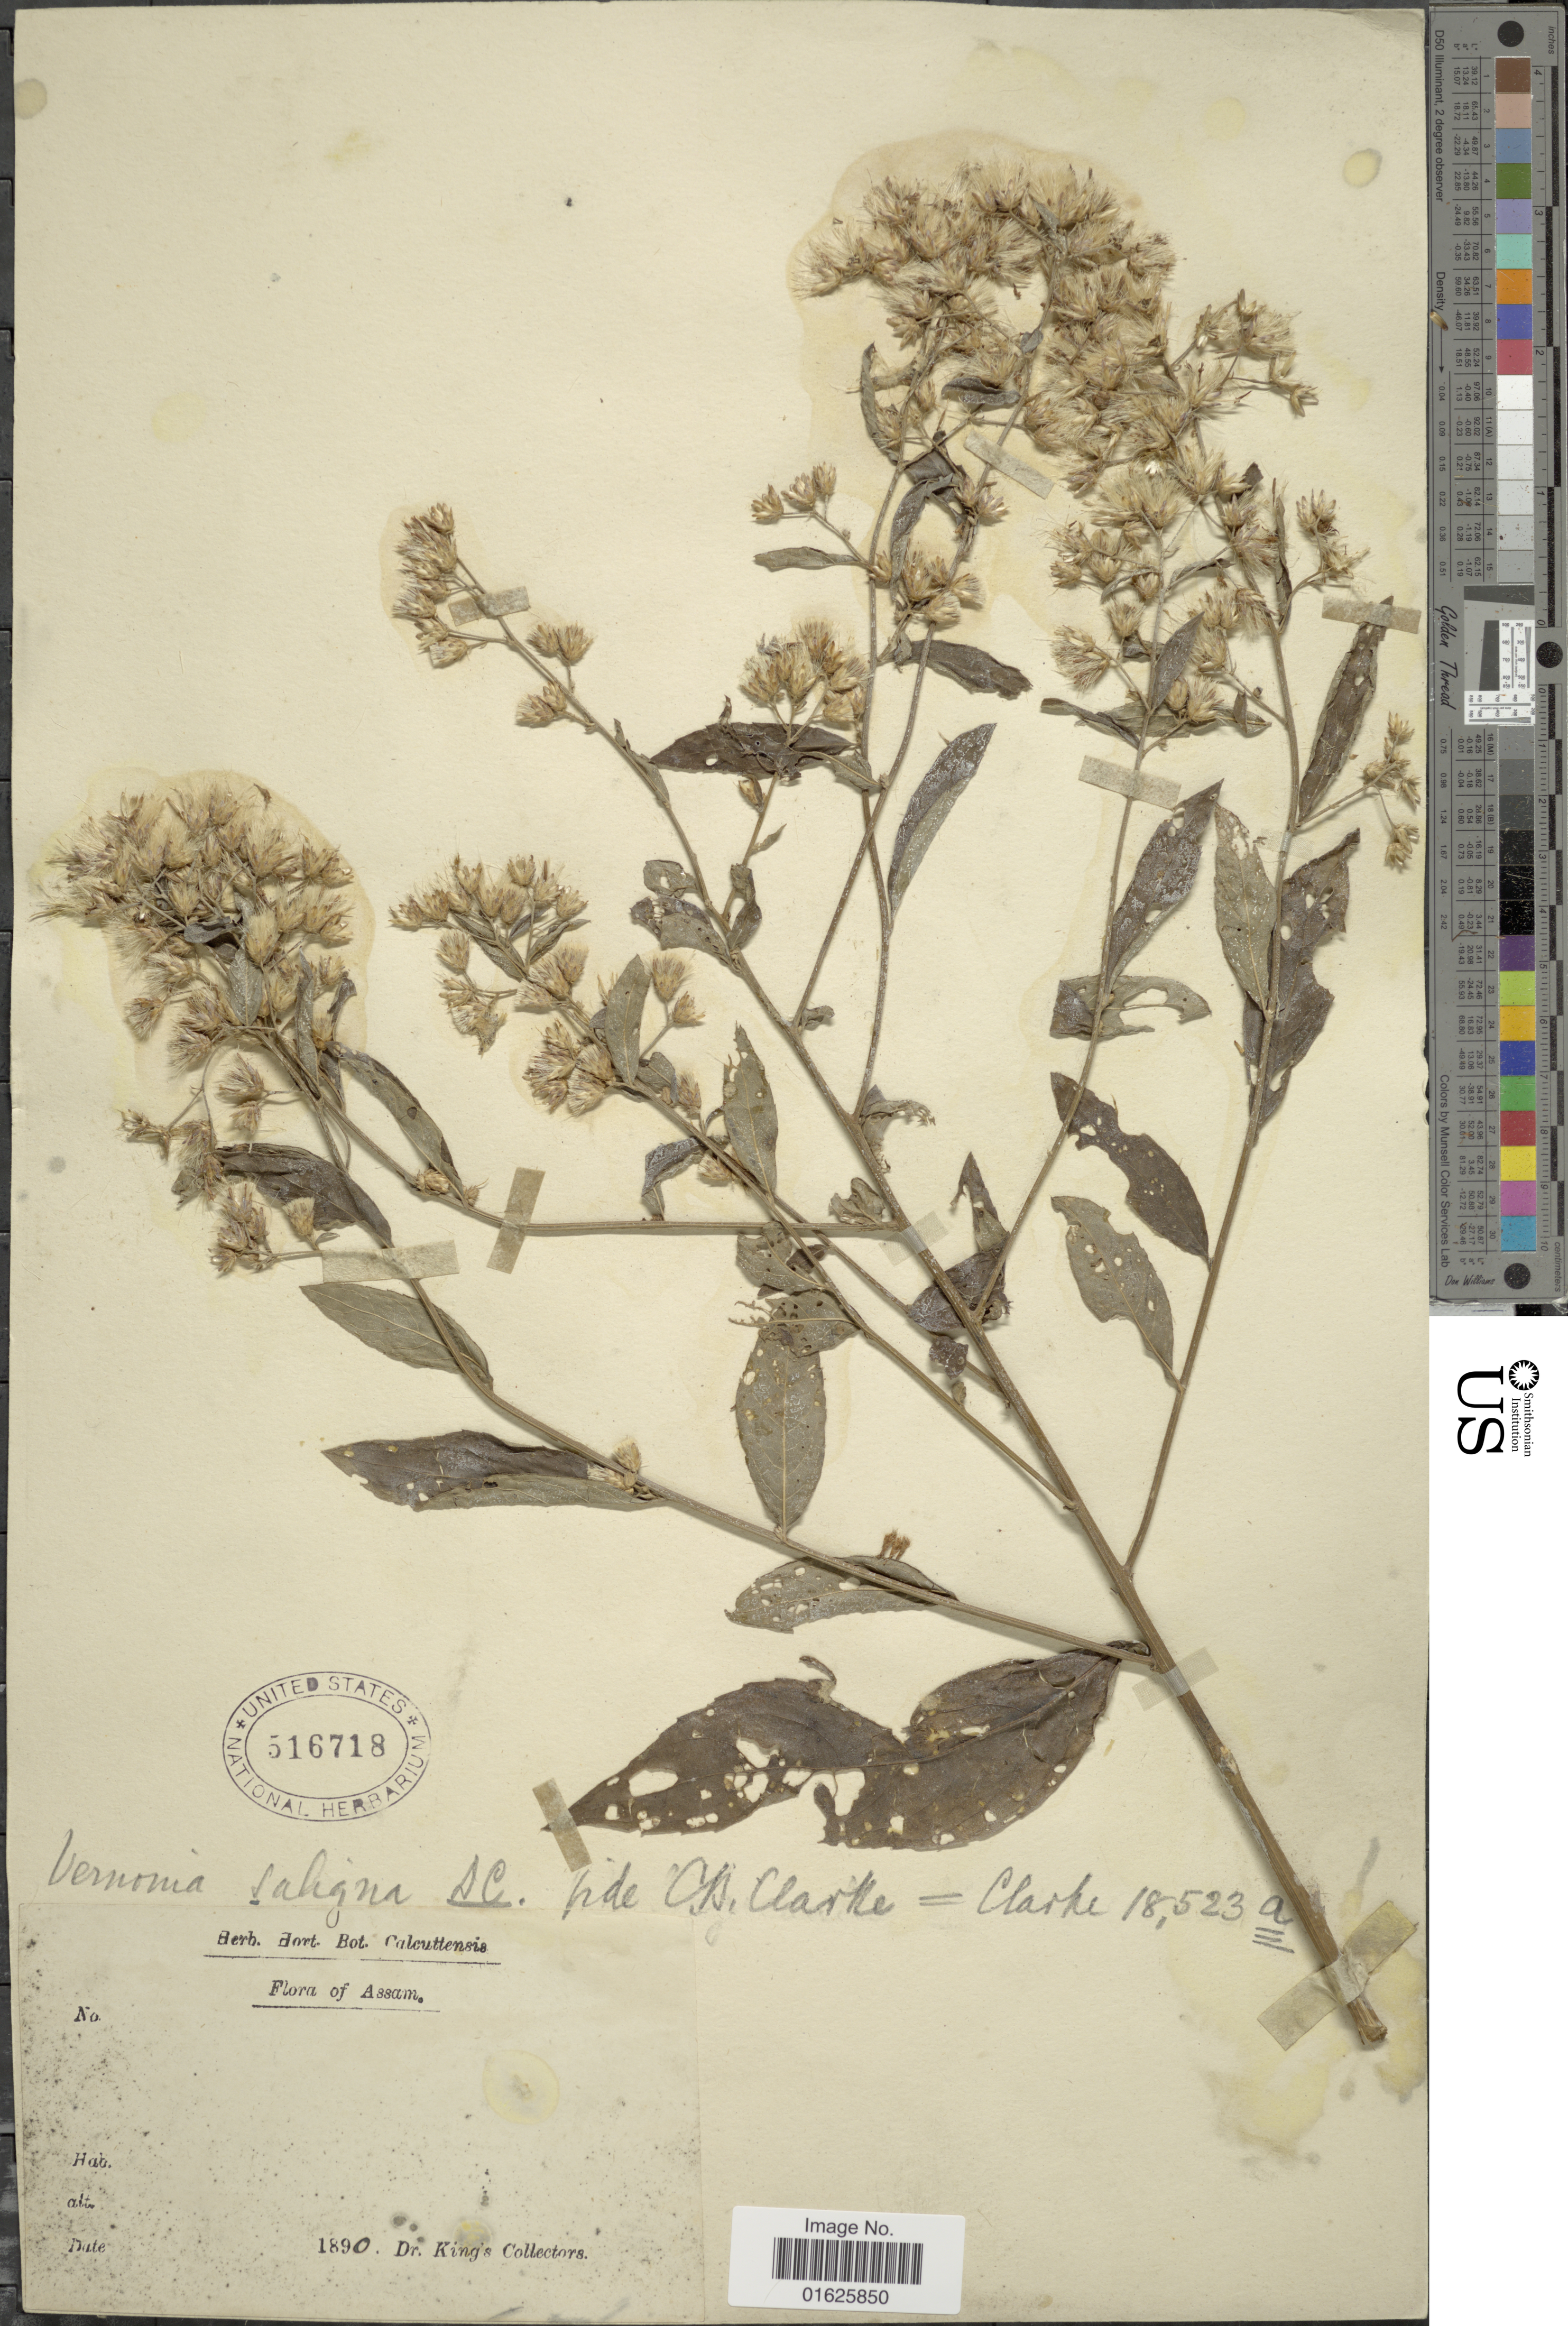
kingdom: Plantae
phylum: Tracheophyta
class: Magnoliopsida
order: Asterales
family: Asteraceae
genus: Acilepis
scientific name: Acilepis saligna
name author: (DC.) H. Rob.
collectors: Dr. King's collector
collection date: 1890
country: India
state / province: Assam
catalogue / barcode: US 516718